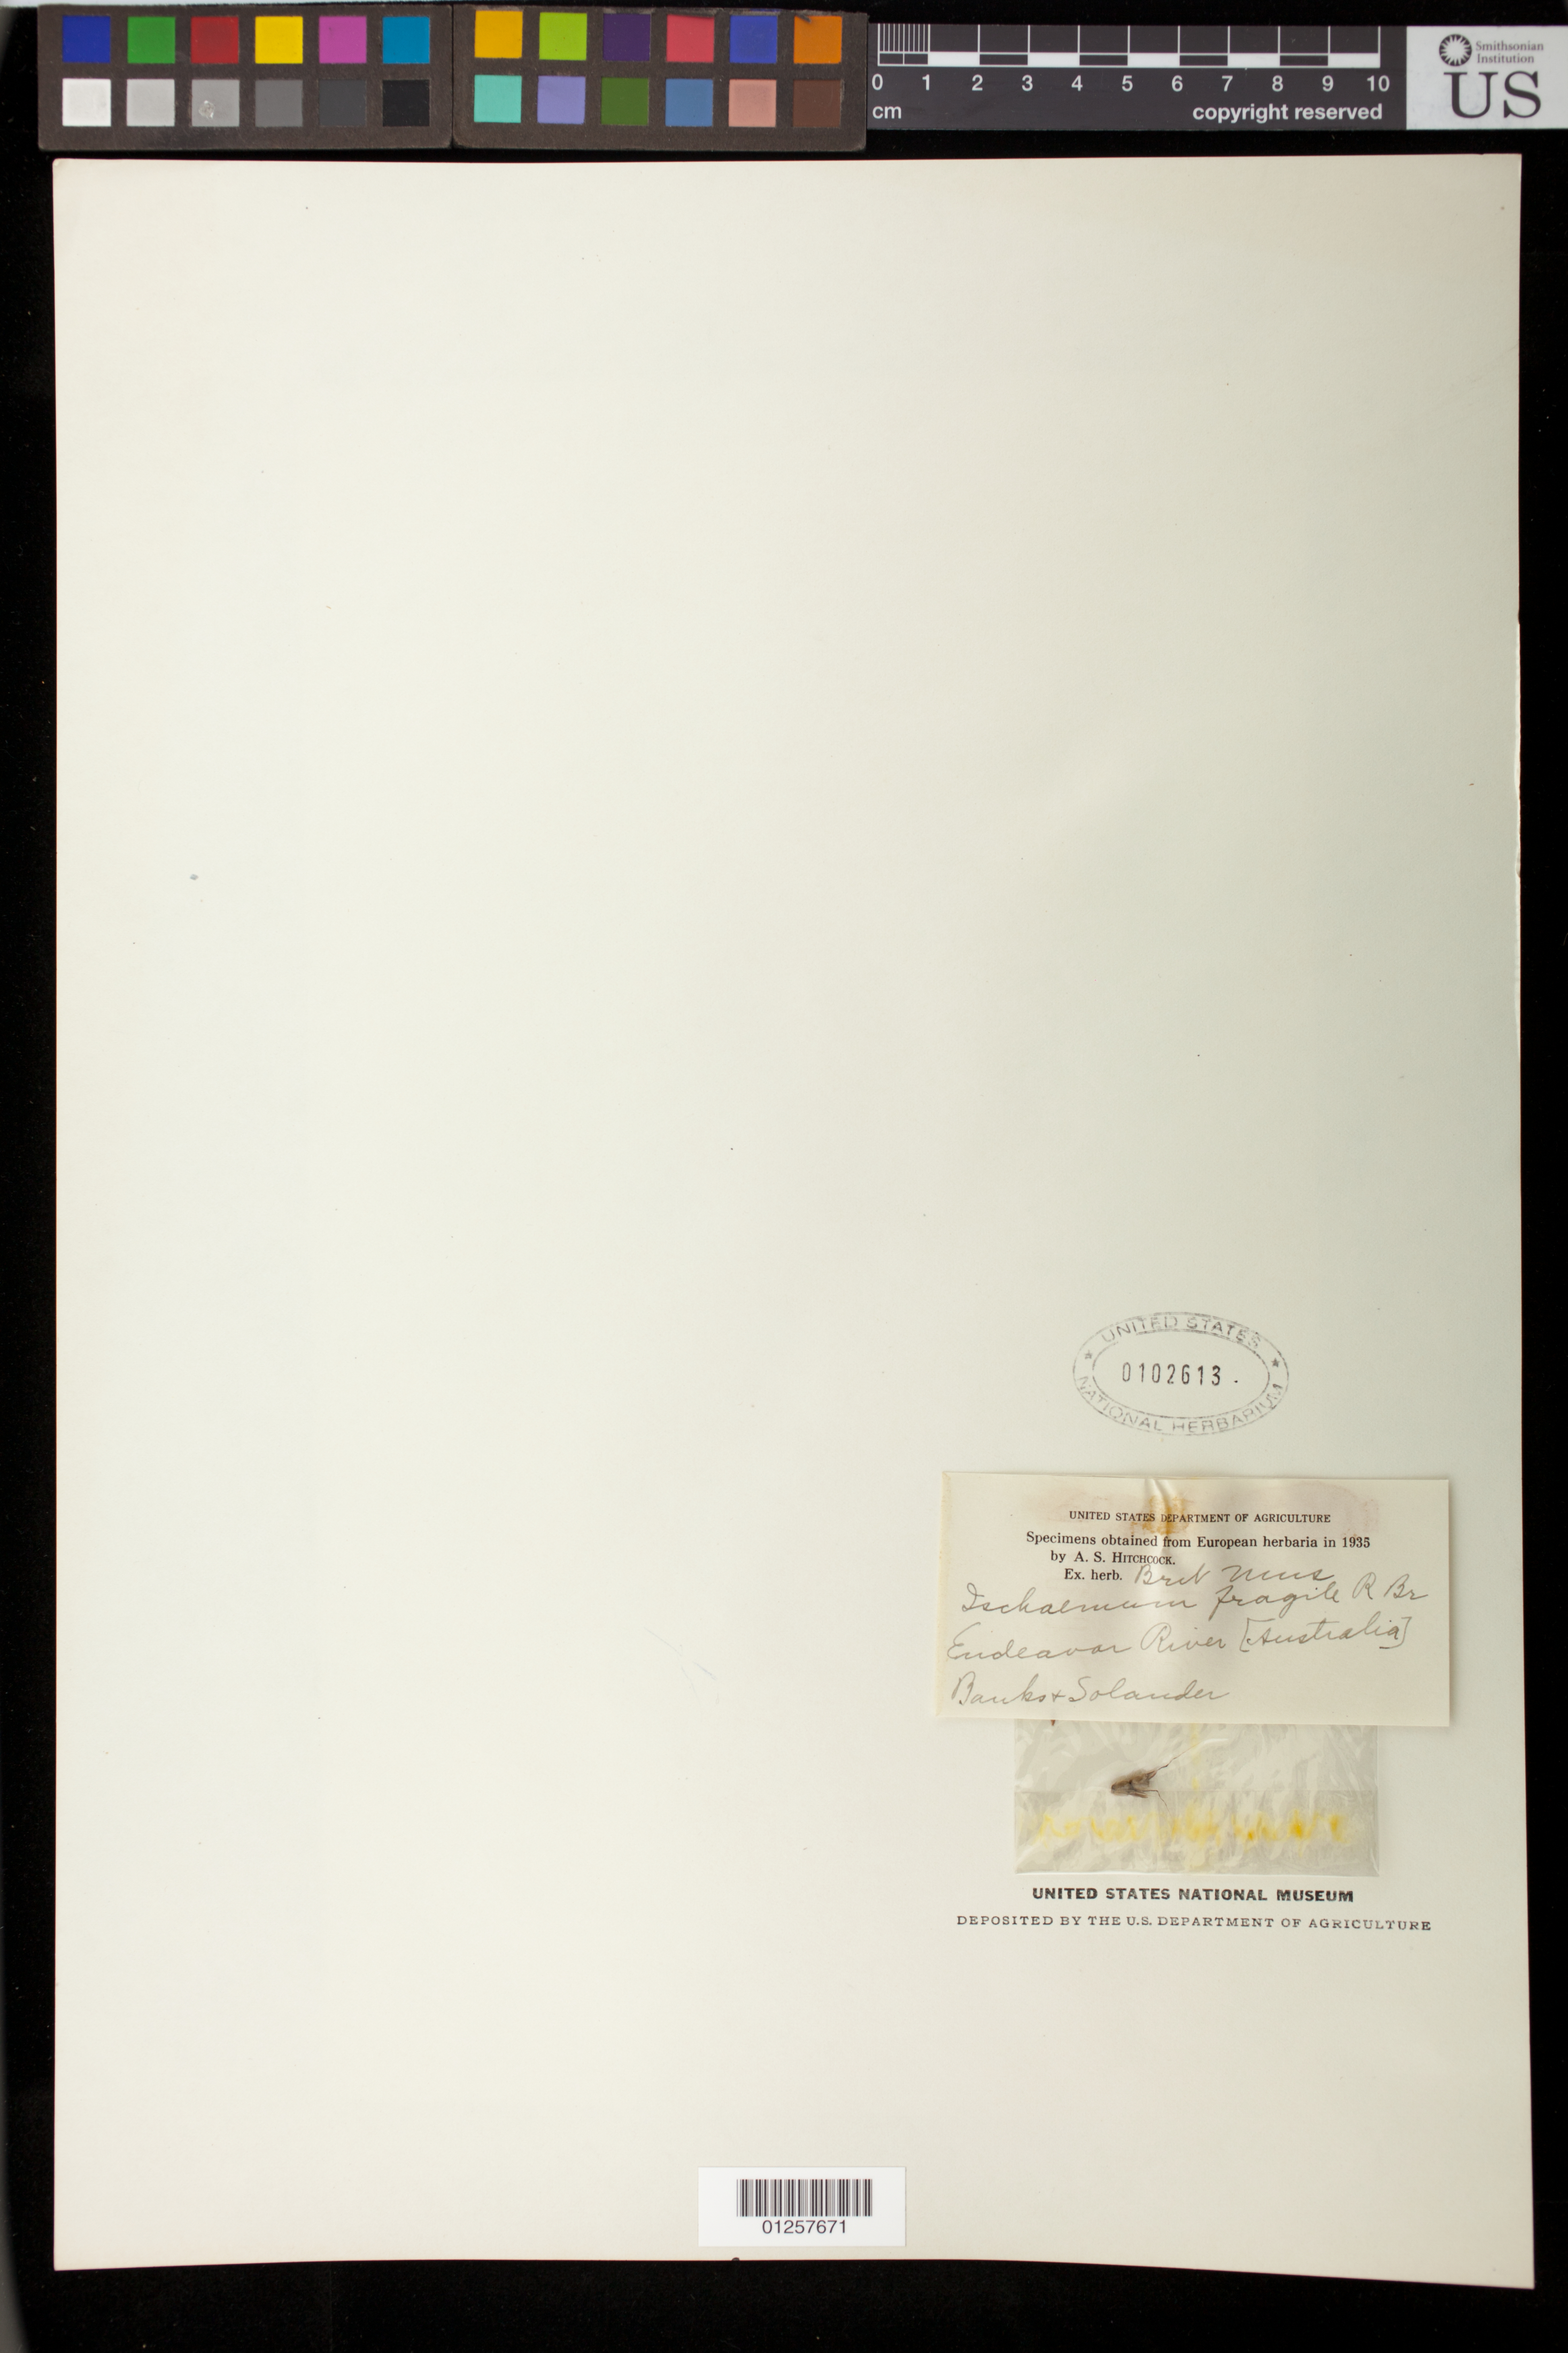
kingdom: Plantae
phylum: Tracheophyta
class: Liliopsida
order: Poales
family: Poaceae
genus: Ischaemum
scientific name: Ischaemum fragile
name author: R. Br.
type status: Type Collection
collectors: J. Banks & D. C. Solander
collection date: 1768/1771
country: Australia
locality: Endeavor River.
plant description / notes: Fragmentary material of type specimen ex herb Brit. Mus.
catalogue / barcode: US 102613